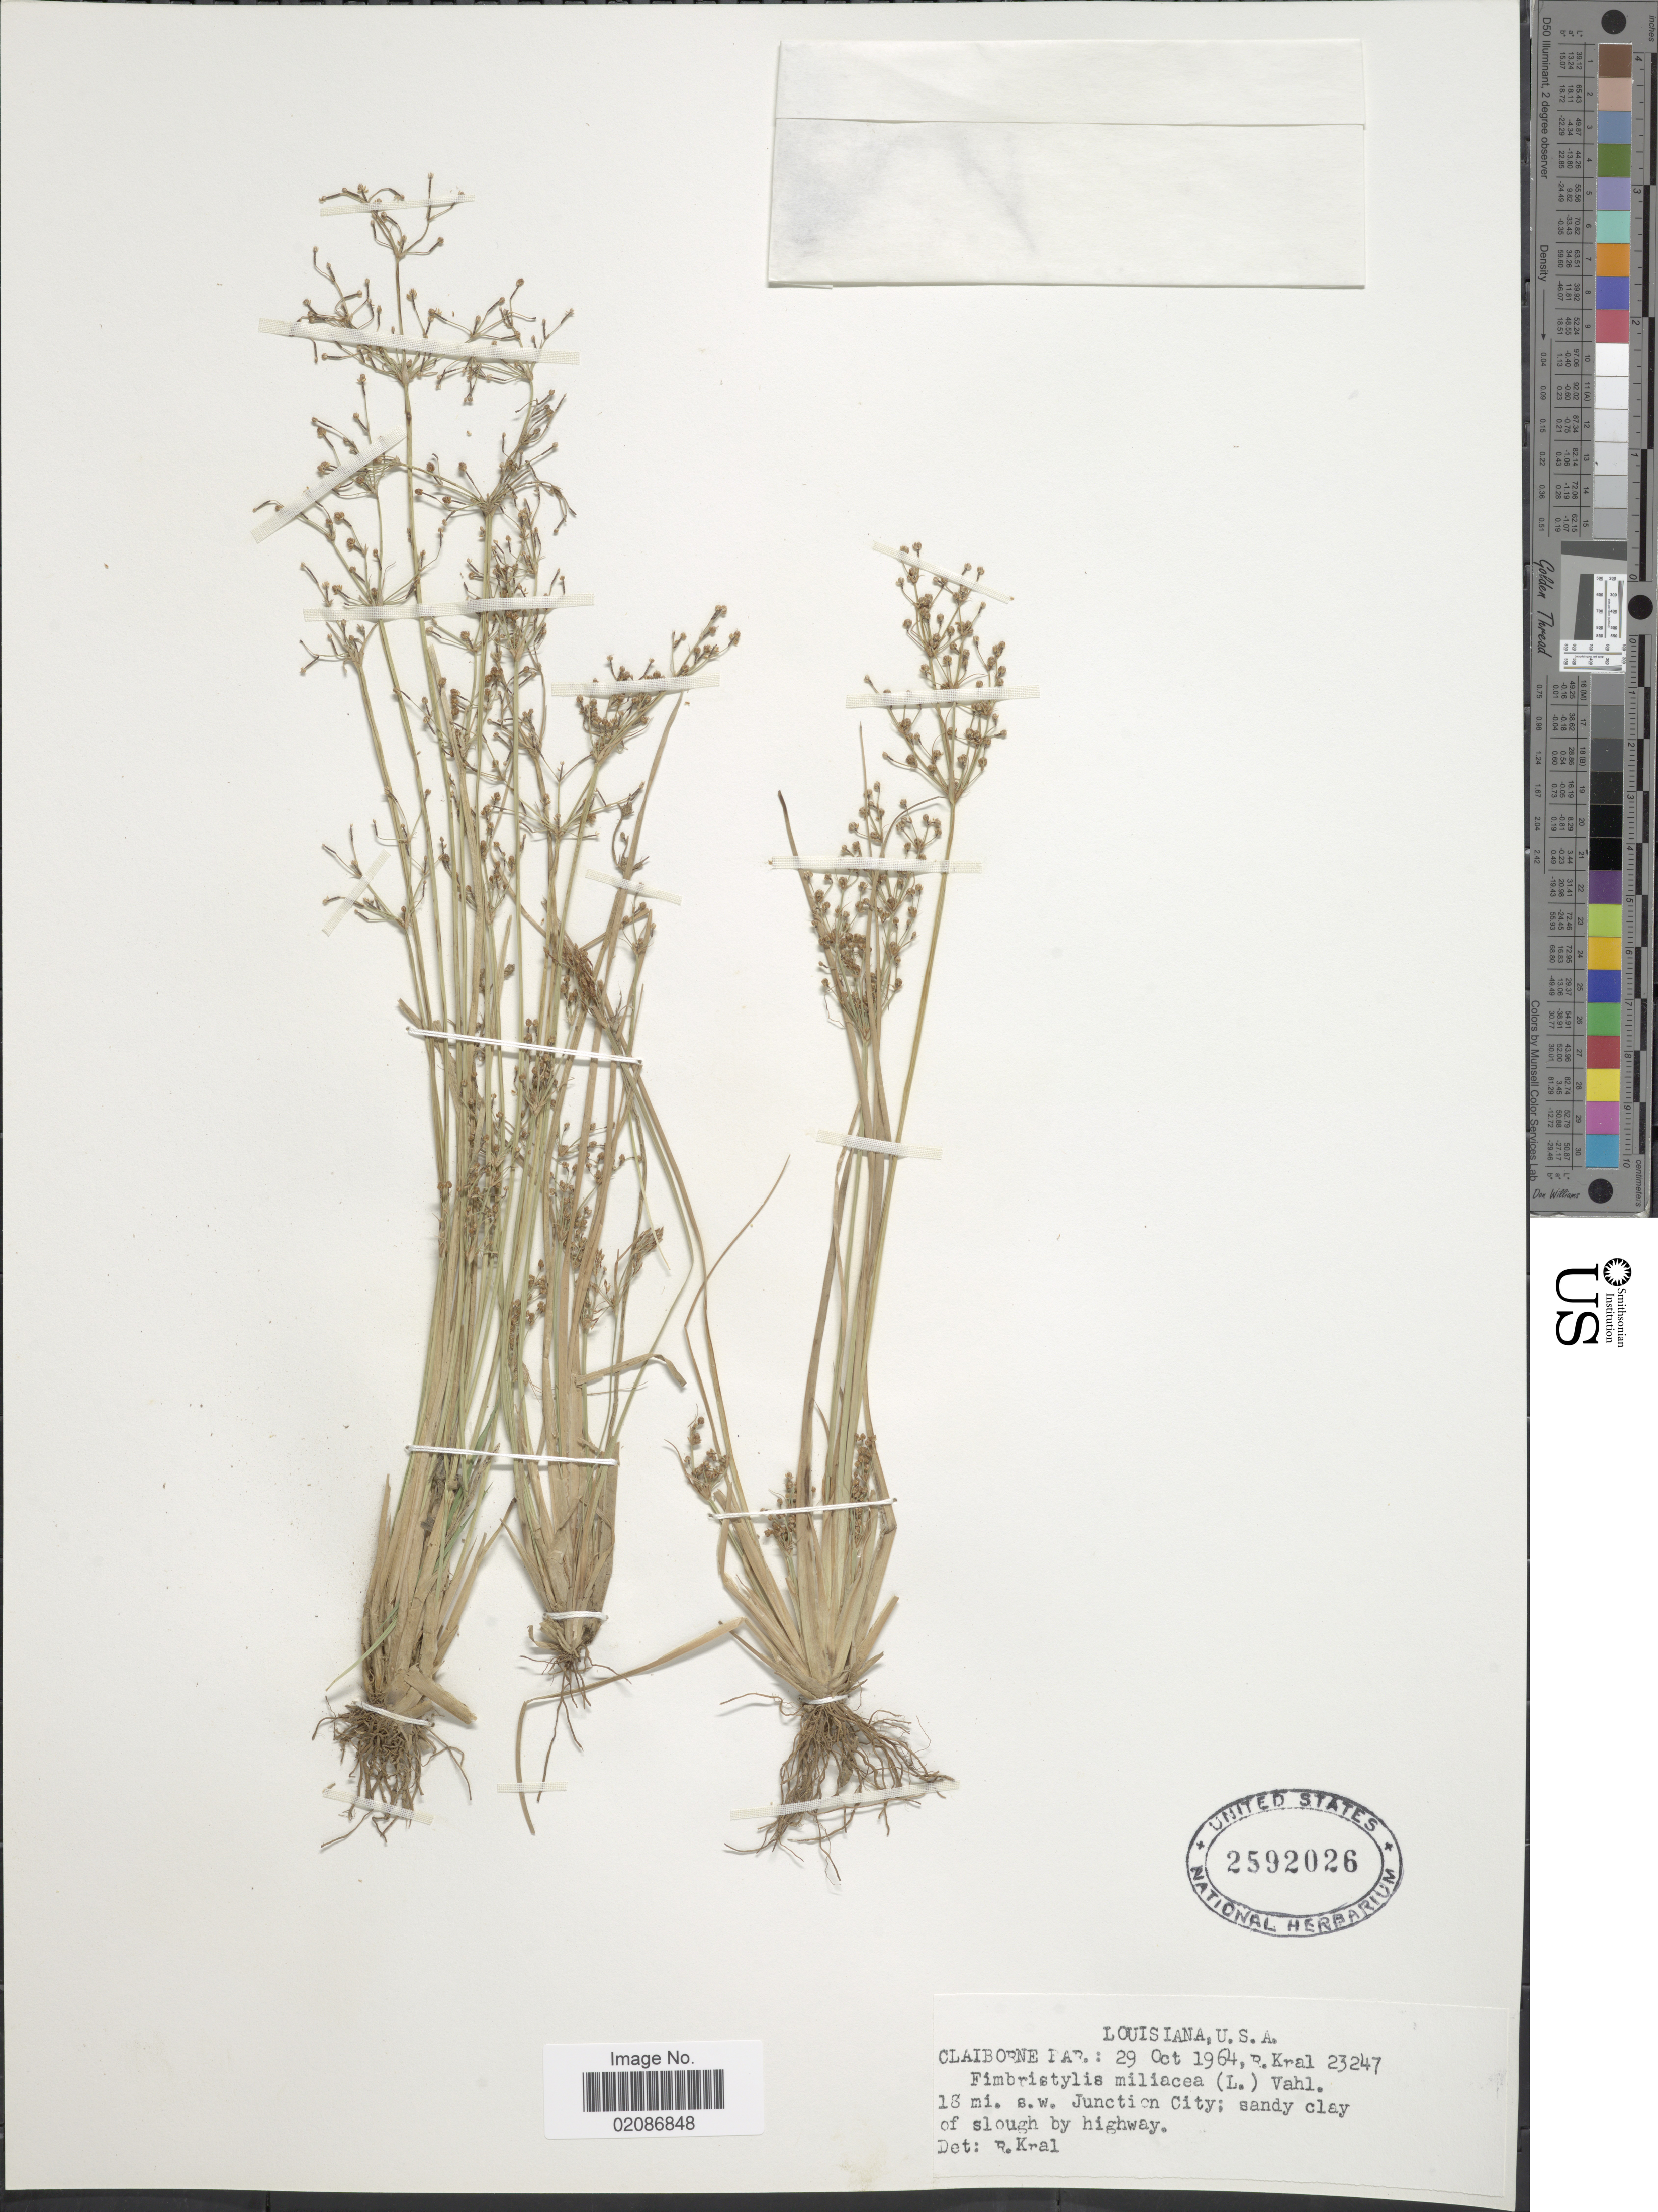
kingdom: Plantae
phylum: Tracheophyta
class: Liliopsida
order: Poales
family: Cyperaceae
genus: Fimbristylis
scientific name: Fimbristylis littoralis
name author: Gaudich.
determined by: Strong, M. T., (US), Smithsonian Institution - National Museum of Natural History (UNITED STATES)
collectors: R. Kral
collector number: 23247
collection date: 1964-10-29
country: United States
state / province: Louisiana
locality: Claiborne Par.: 18 mi. s.w. Junction City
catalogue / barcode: US 2592026